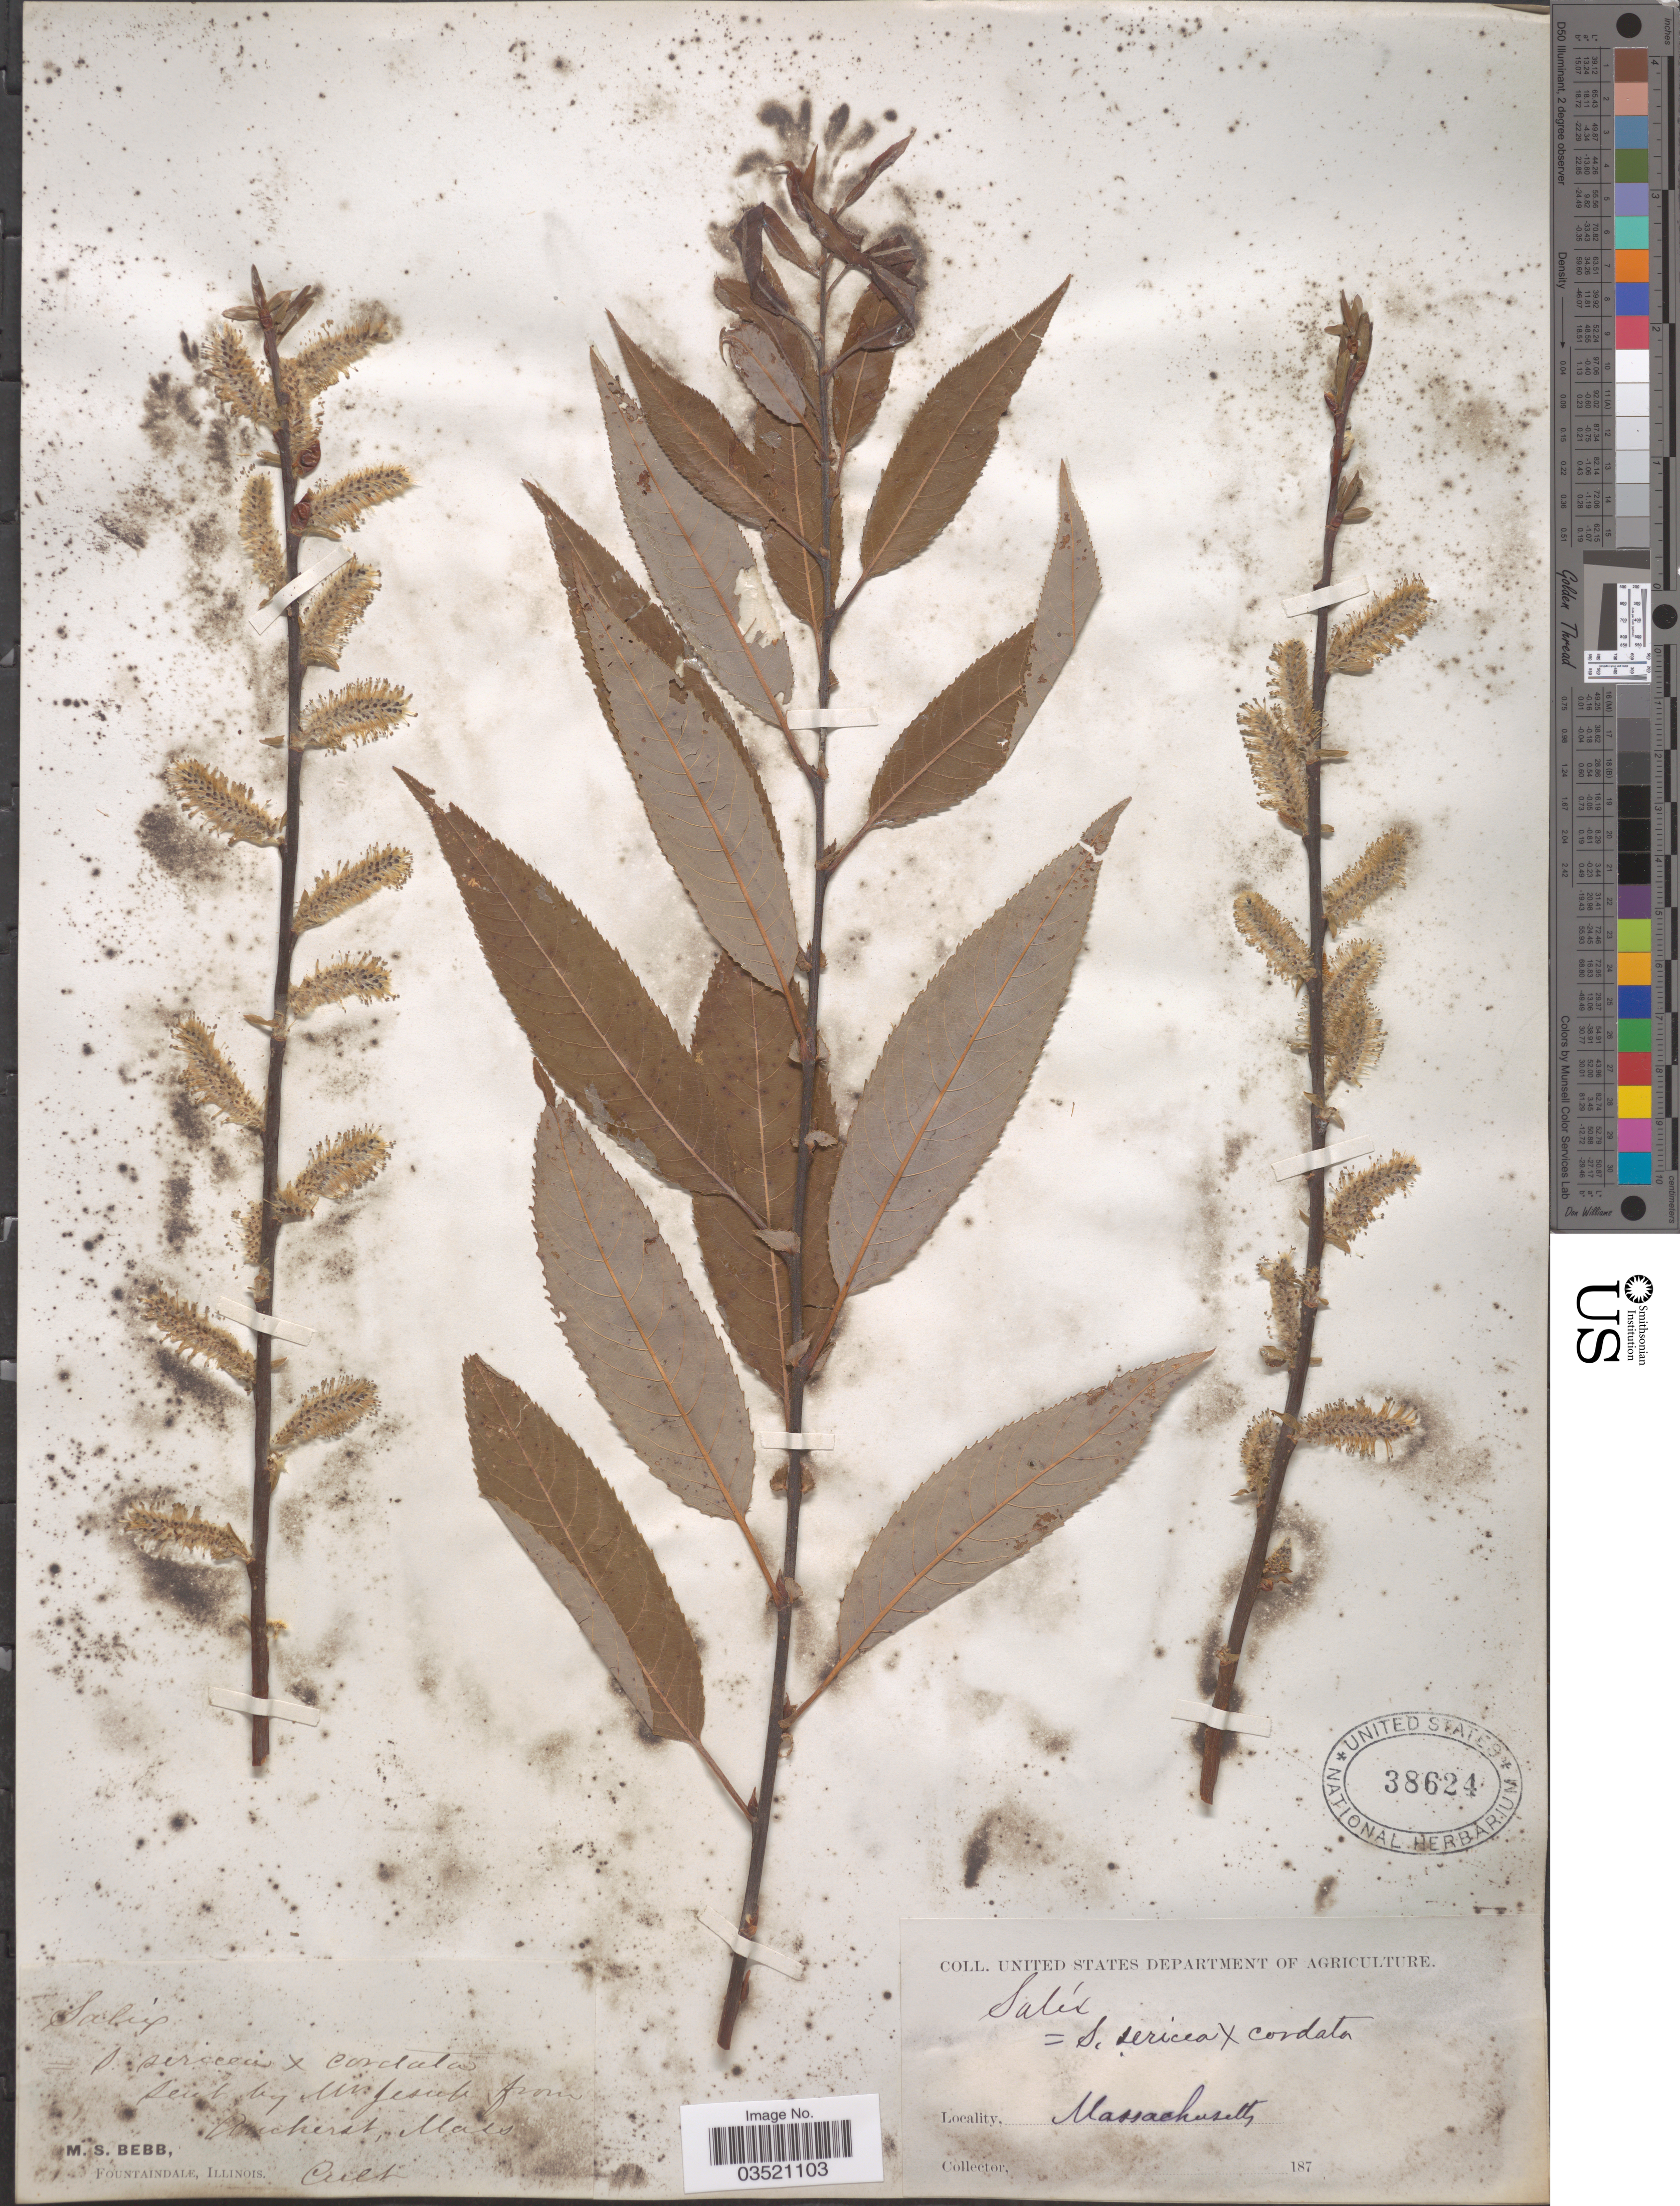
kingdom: Plantae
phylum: Tracheophyta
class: Magnoliopsida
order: Malpighiales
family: Salicaceae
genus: Salix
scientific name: Salix sericea x S. cordata Michx.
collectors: M. Bebb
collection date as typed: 187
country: United States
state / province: Massachusetts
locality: Amherst.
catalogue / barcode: US 38624